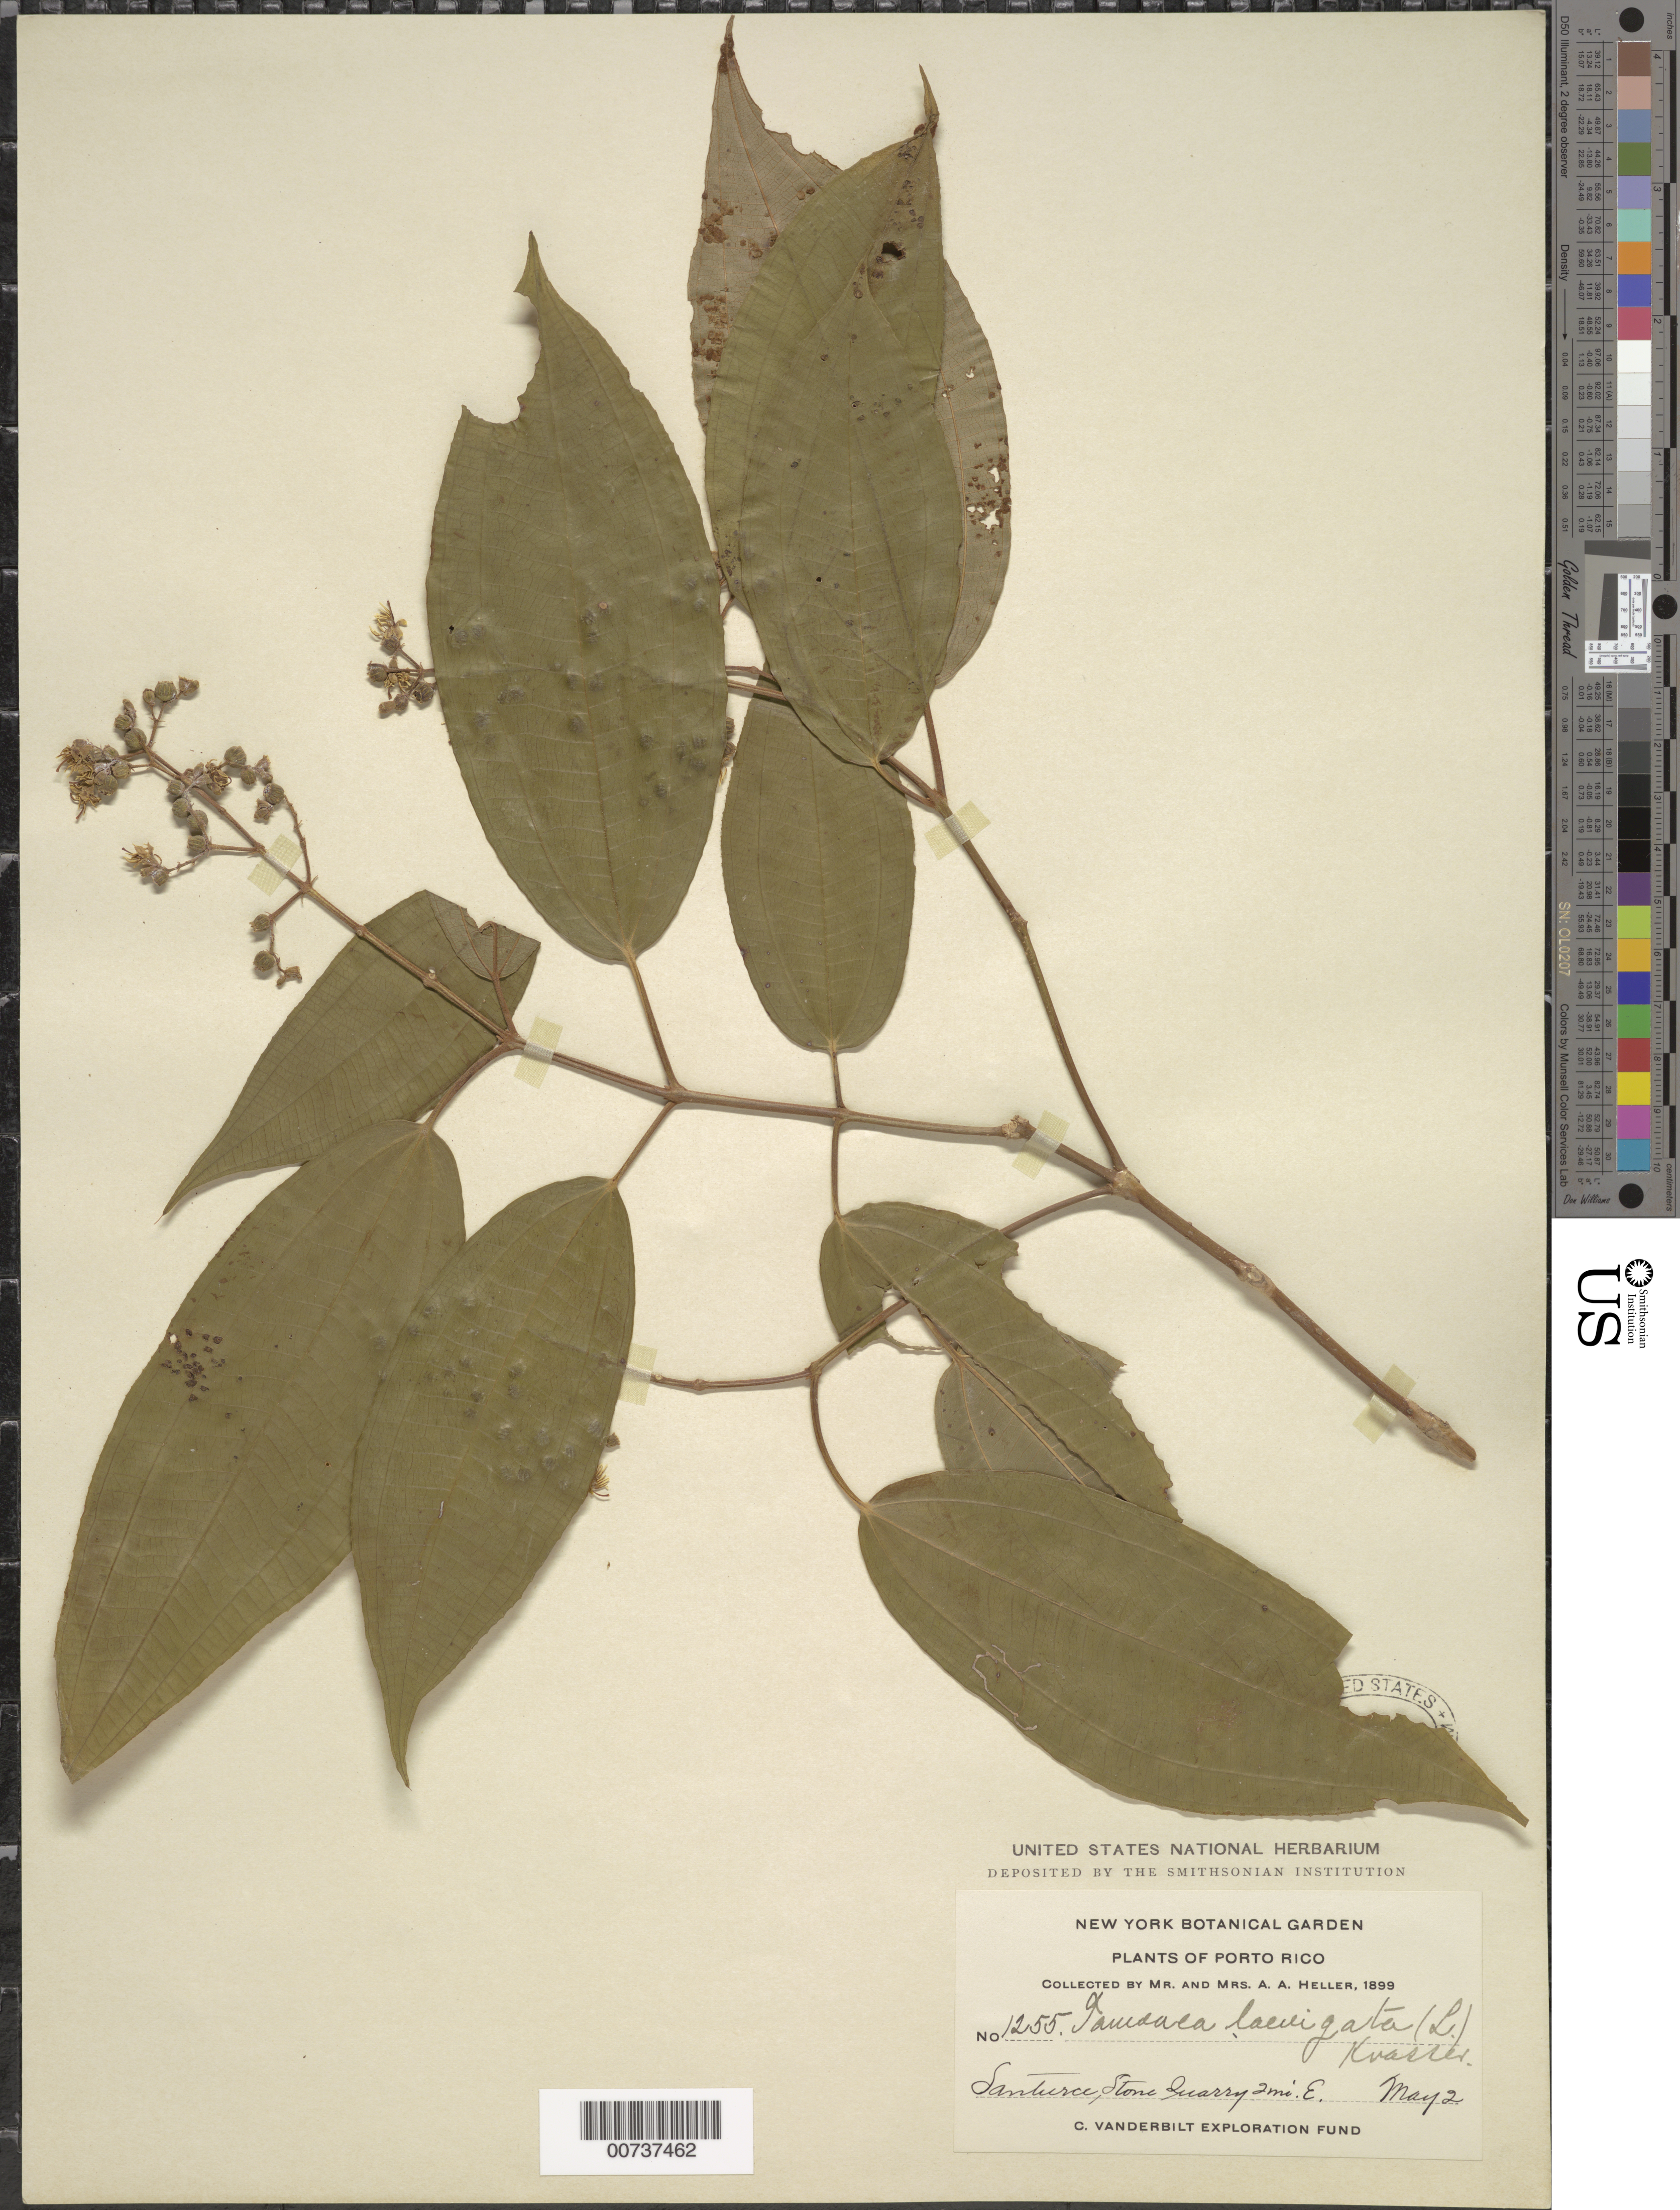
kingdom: Plantae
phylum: Tracheophyta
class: Magnoliopsida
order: Myrtales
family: Melastomataceae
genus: Miconia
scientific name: Miconia laevigata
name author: (L.) D. Don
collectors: A. A. Heller & E. G. Heller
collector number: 1255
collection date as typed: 02 May 1899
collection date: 1899-05-02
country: Puerto Rico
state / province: San Juan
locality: Santurce, Stone Quarry 2 miles East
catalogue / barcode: US 426207